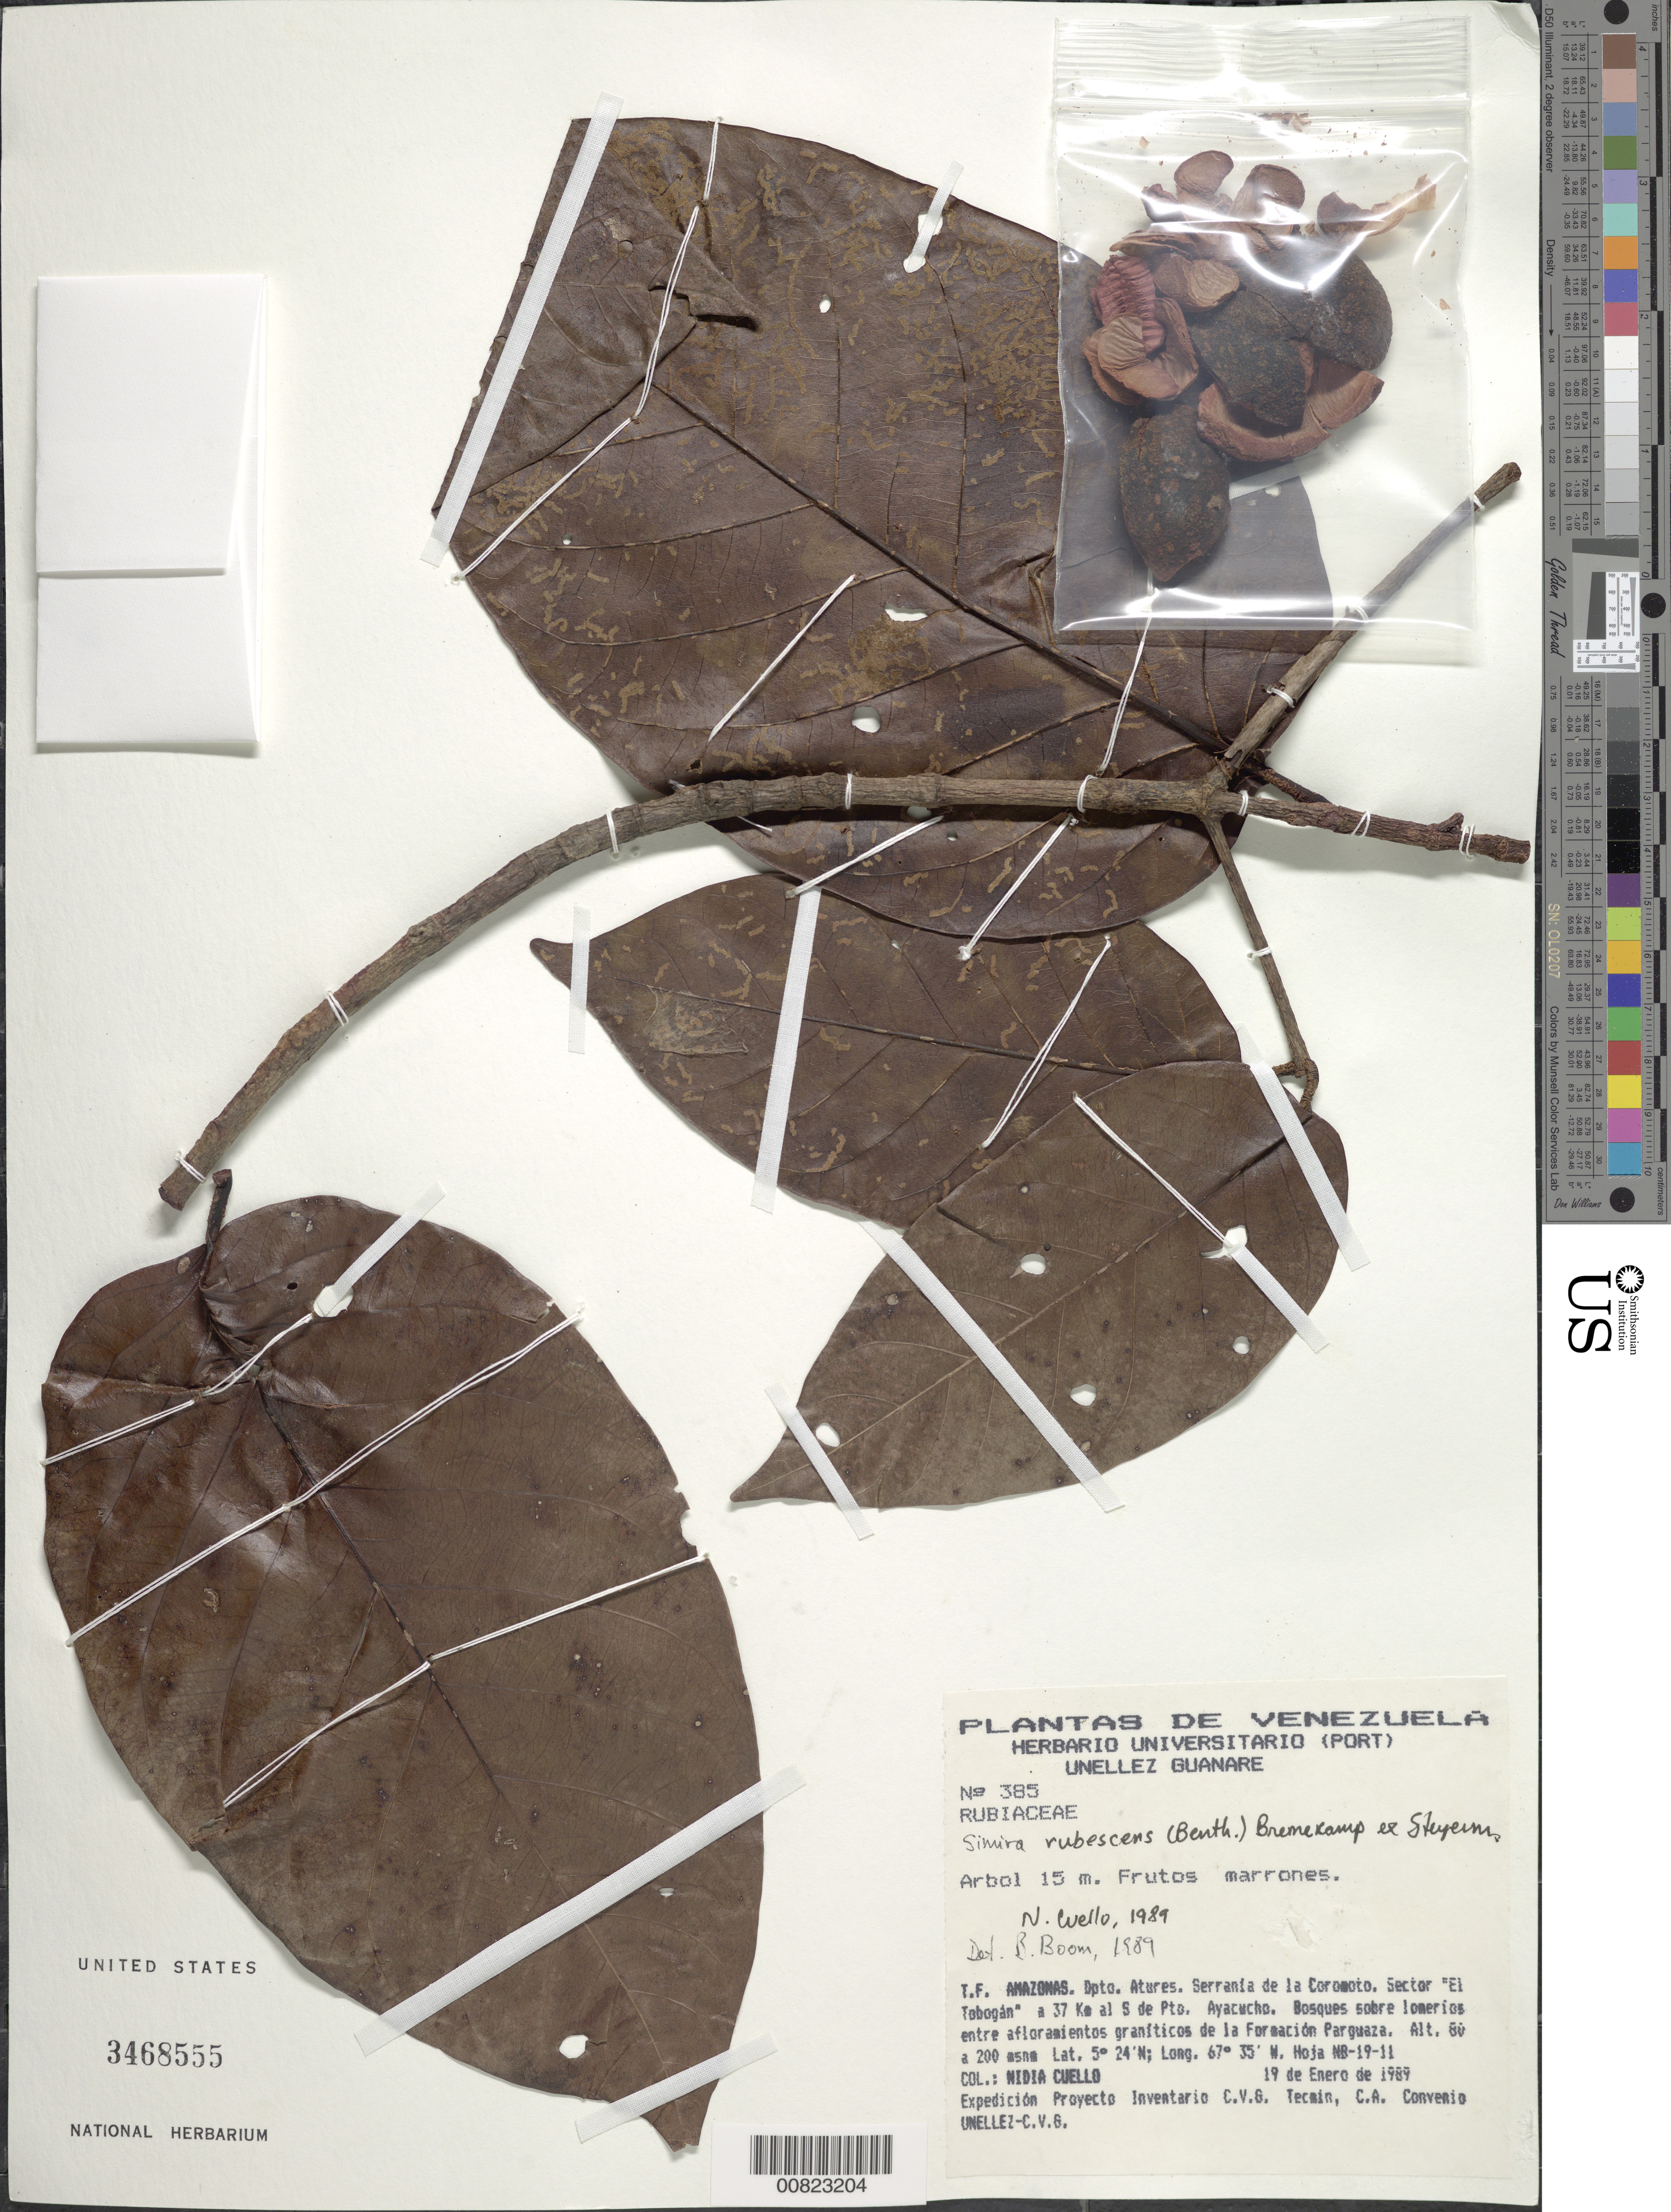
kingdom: Plantae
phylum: Tracheophyta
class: Magnoliopsida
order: Gentianales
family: Rubiaceae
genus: Simira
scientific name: Simira rubescens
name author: (Benth.) Bremek. ex Steyerm.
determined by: Boom, B. M.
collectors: N. L. Cuello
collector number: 385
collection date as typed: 19-Jan-89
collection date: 1989-01-19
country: Venezuela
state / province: Amazonas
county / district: Atures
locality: Serranía Coromoto, sector El Tobogan, 37 km S Pto. Ayacucho; la formacion Parguaza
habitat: Bosques sobre lomerios entre afloramientos graniticos de la Formacion Parguaza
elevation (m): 80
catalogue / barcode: US 3468555